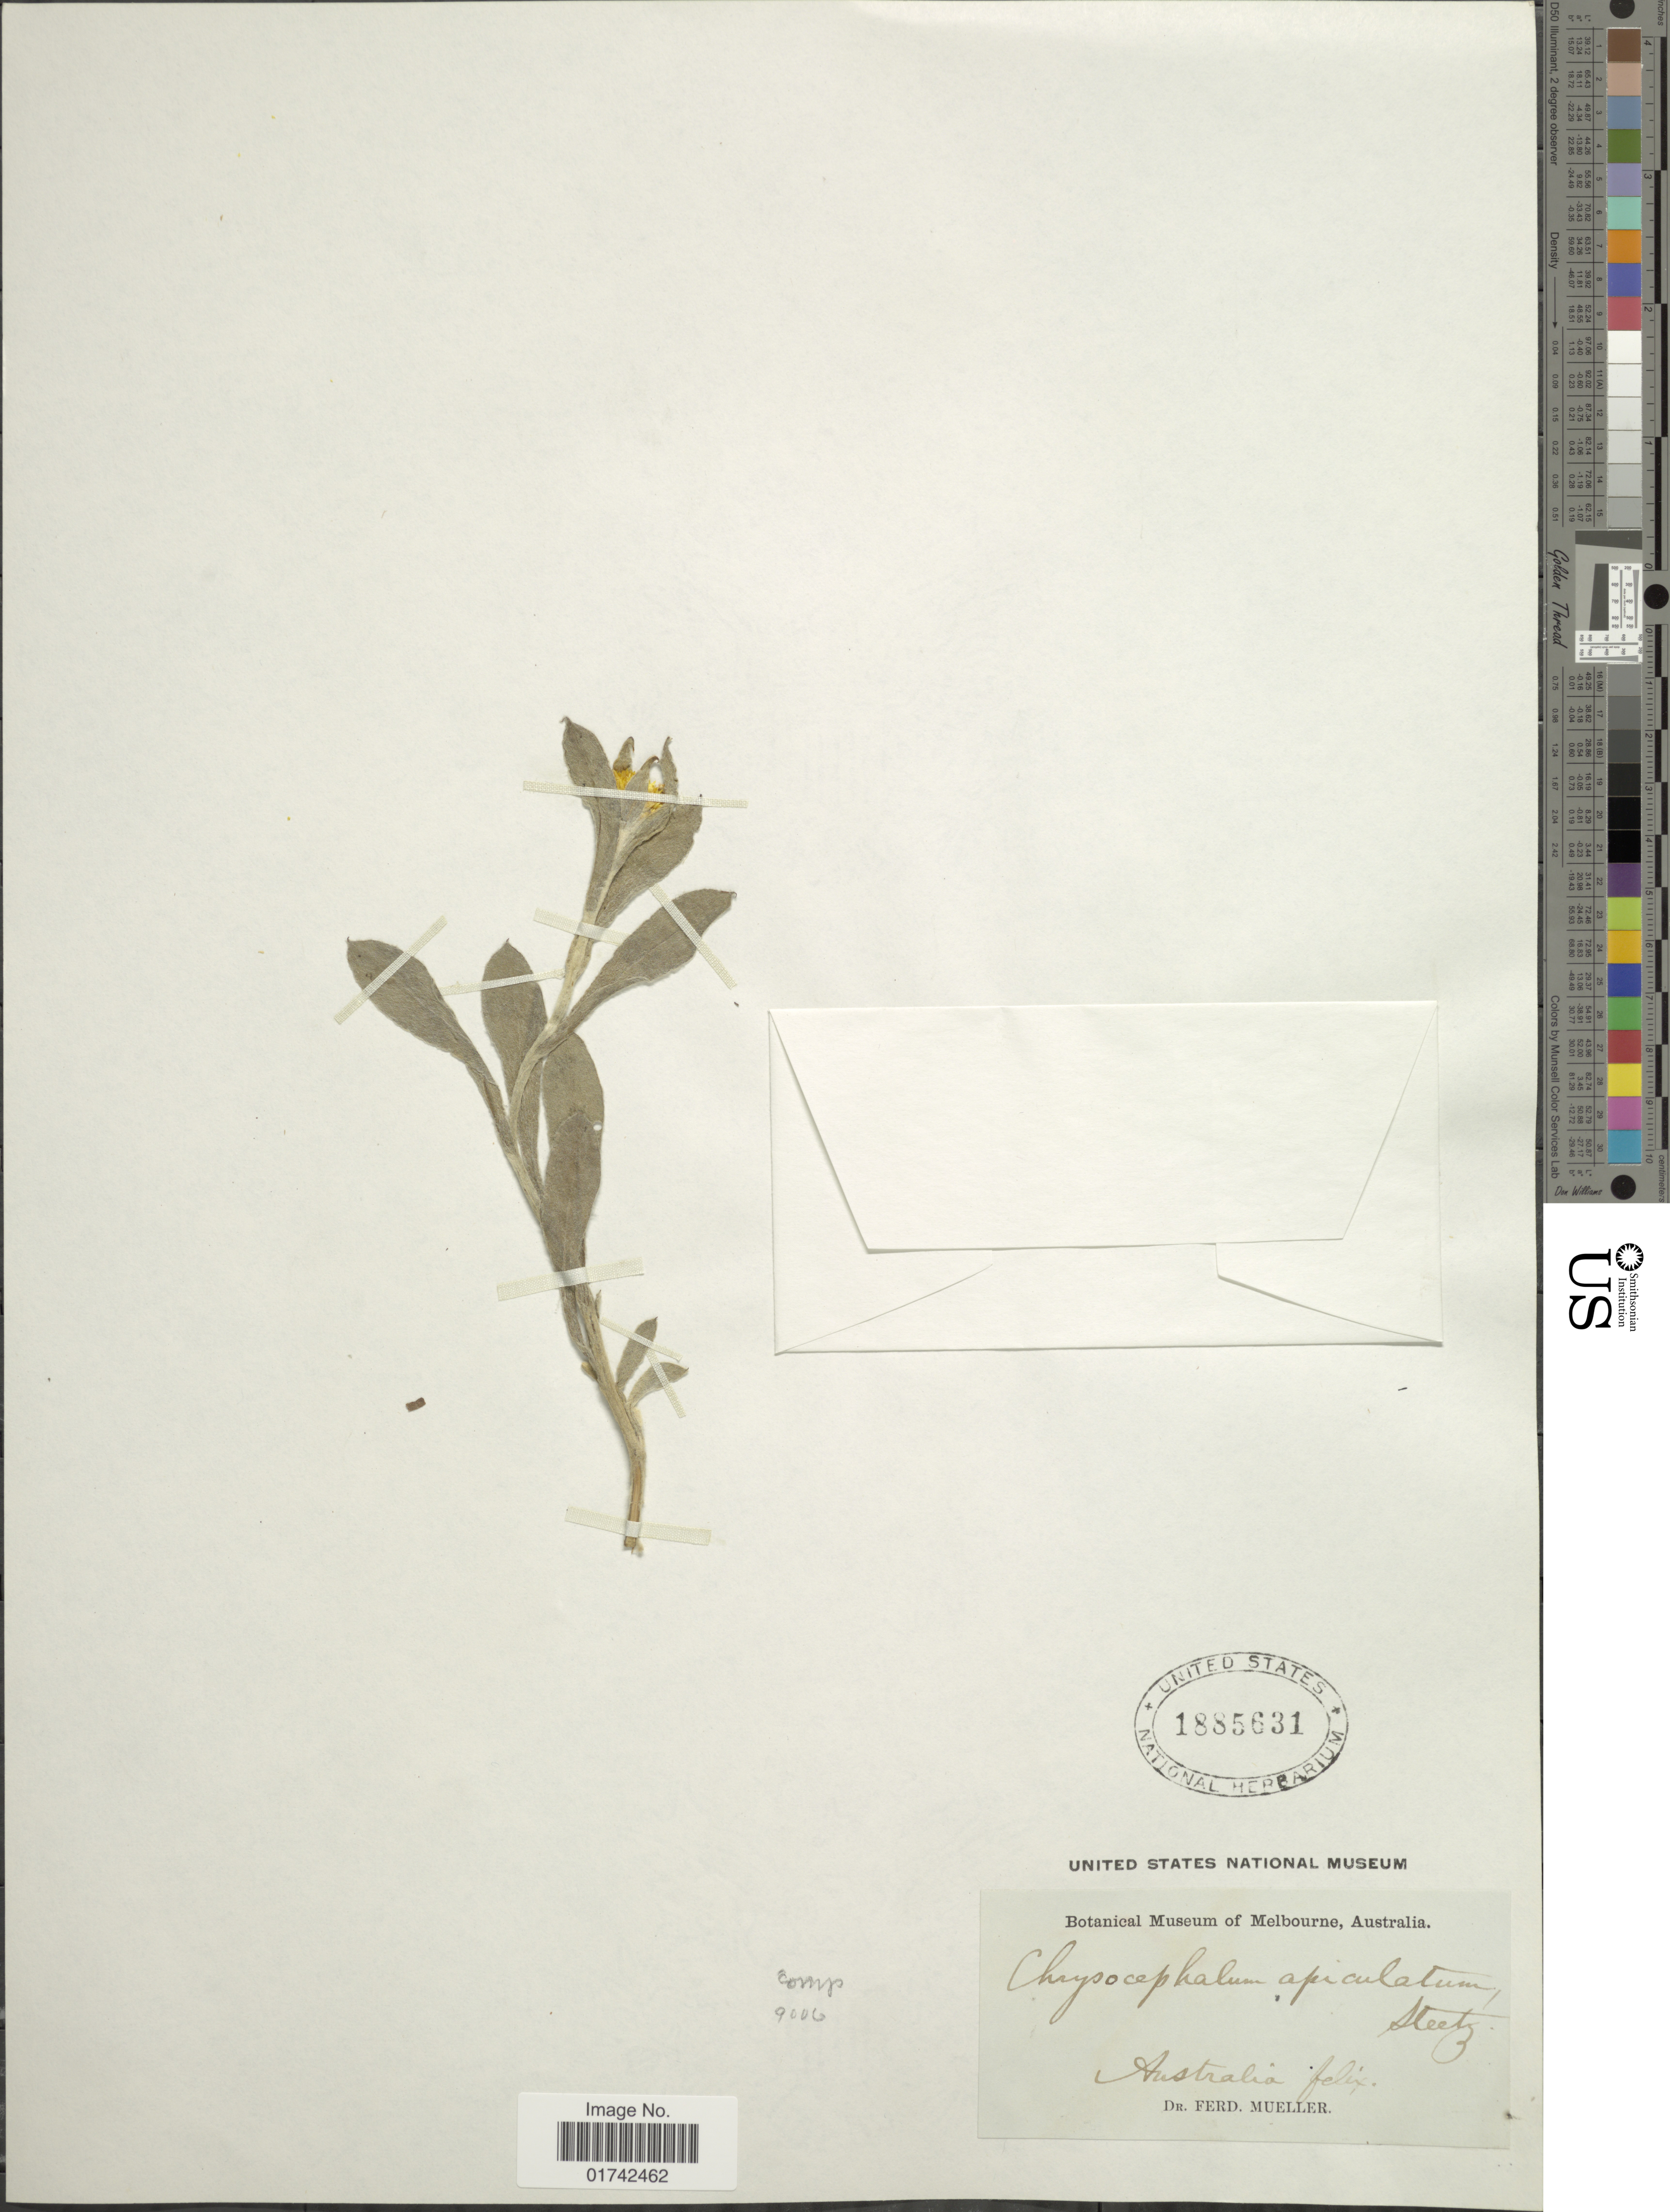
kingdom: Plantae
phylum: Tracheophyta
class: Magnoliopsida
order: Asterales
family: Asteraceae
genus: Helichrysum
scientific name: Helichrysum apiculatum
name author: (Labill.) D. Don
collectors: F. Mueller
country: Australia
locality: Australia felix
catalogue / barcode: US 1885631